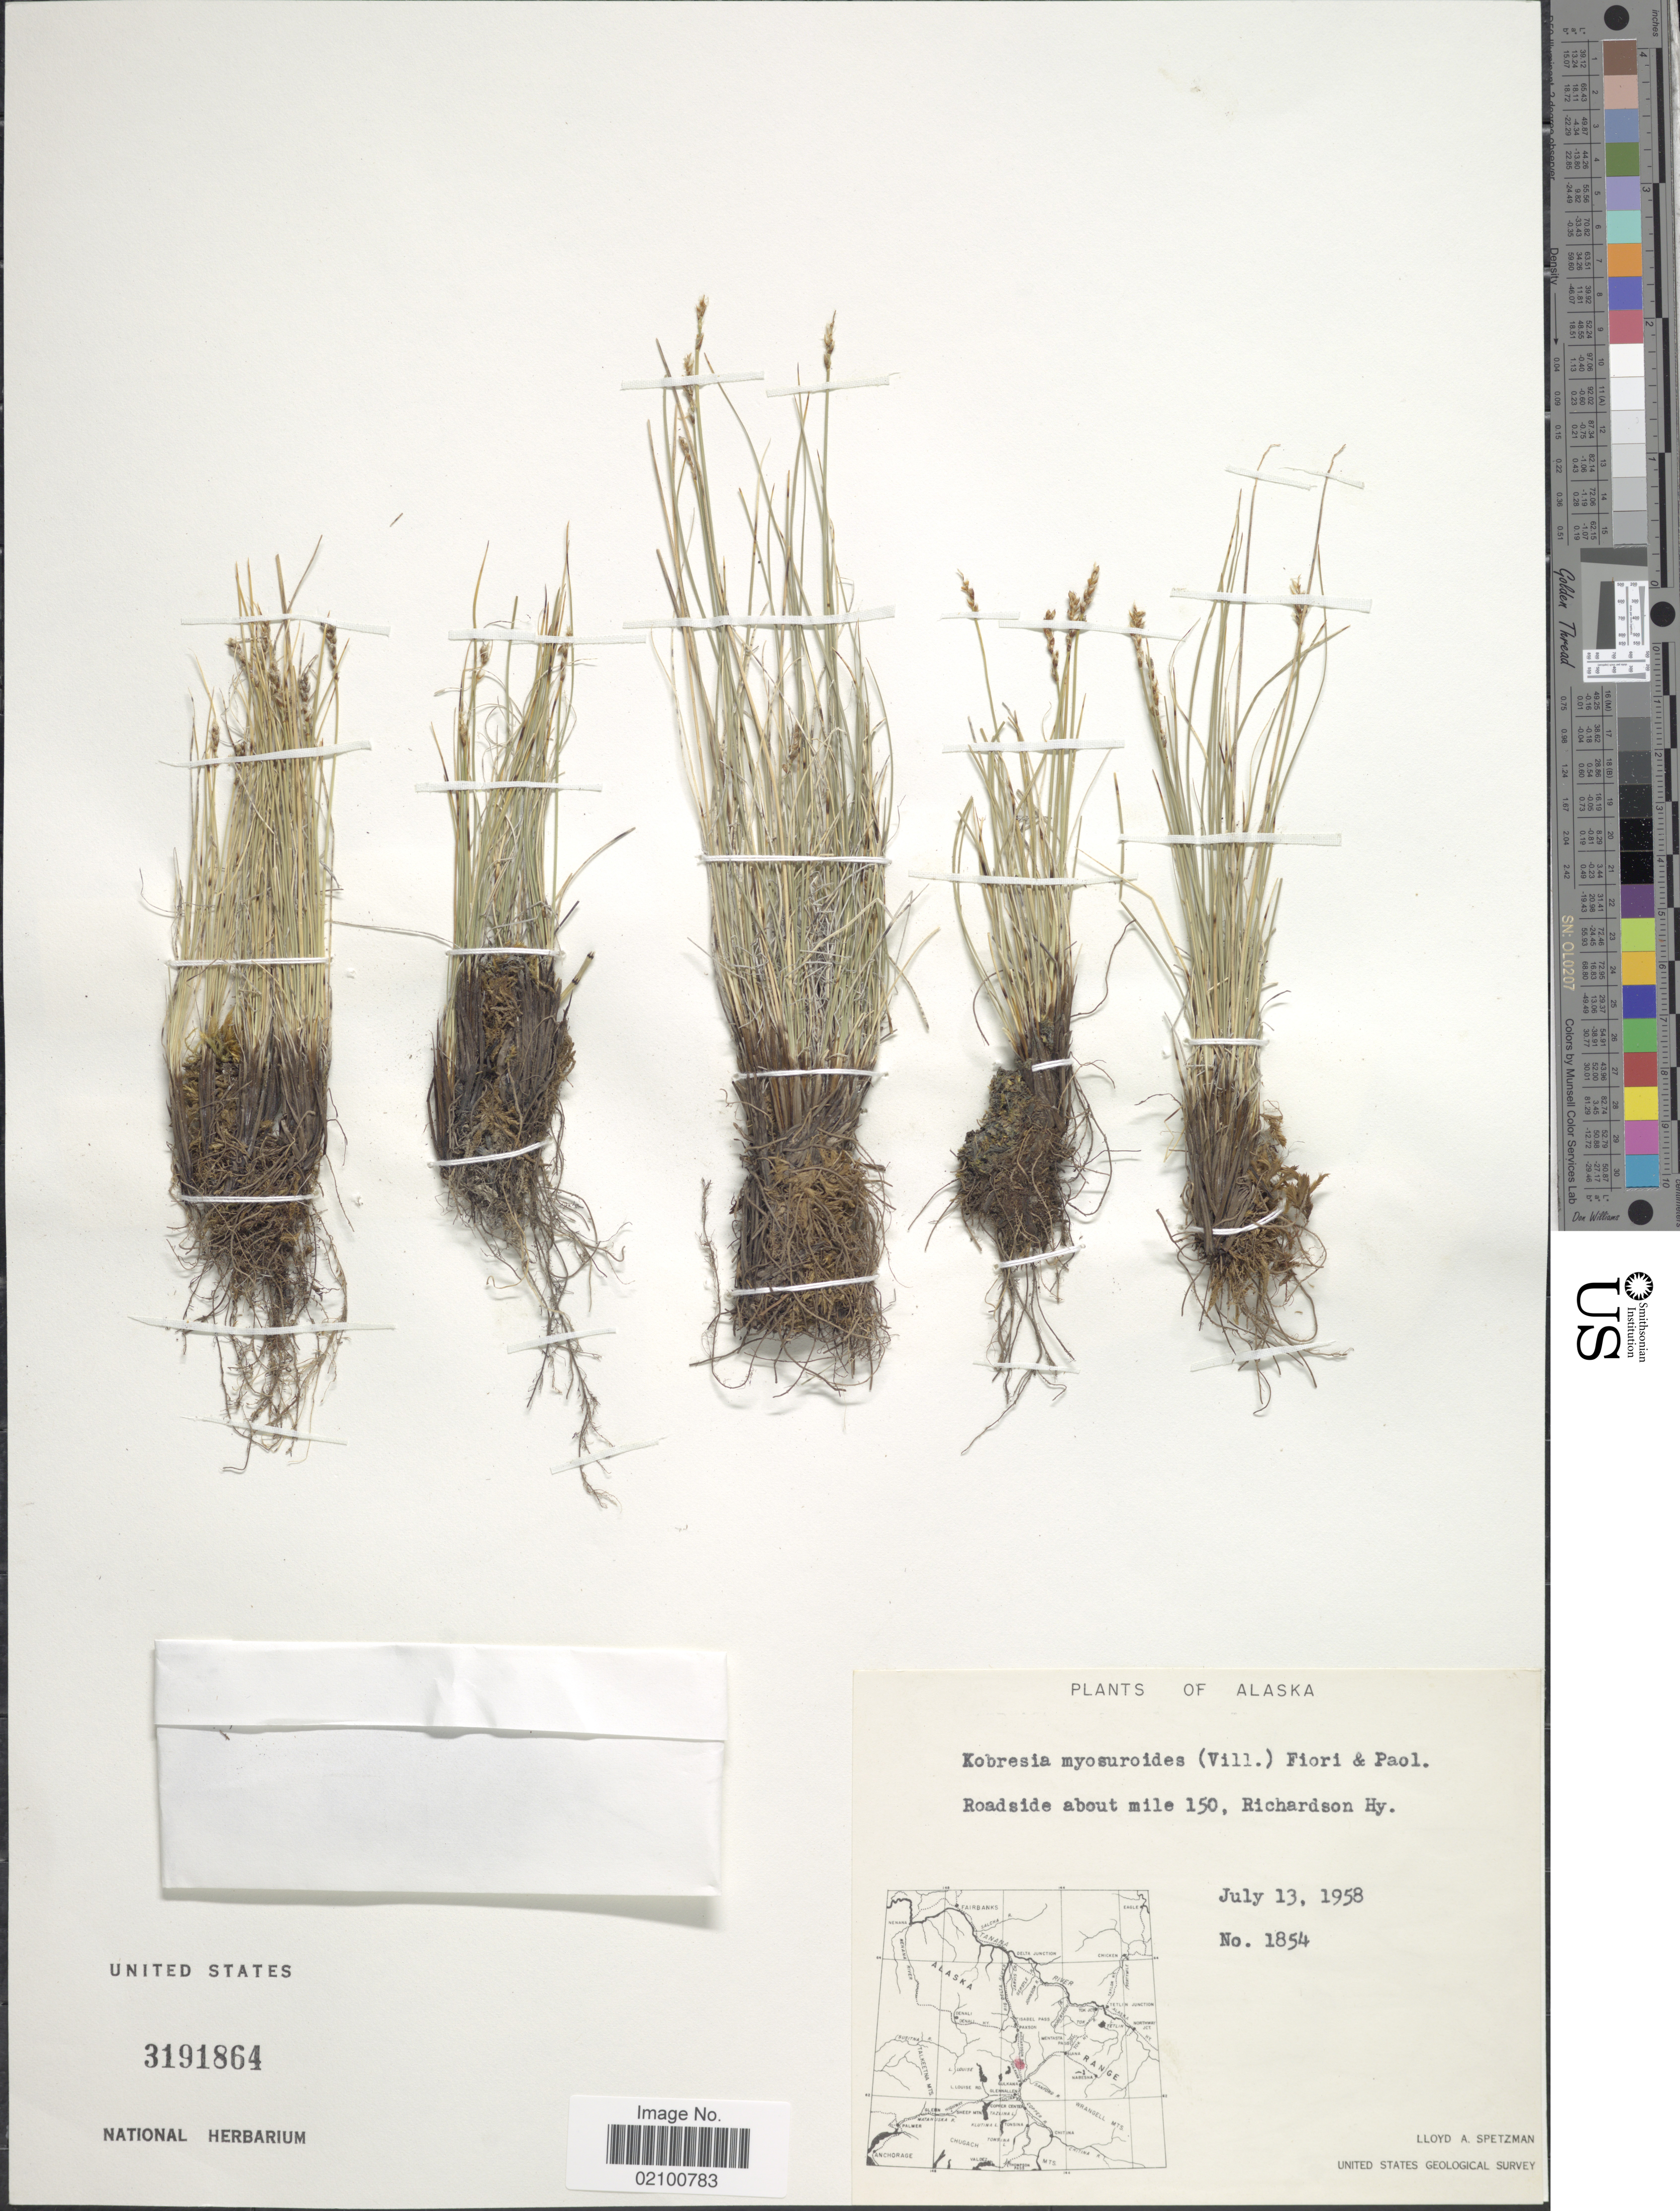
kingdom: Plantae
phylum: Tracheophyta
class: Liliopsida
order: Poales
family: Cyperaceae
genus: Carex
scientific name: Carex myosuroides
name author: Vill.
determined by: Strong, M. T., (US), Smithsonian Institution - National Museum of Natural History (UNITED STATES)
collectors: L. Spetzman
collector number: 1854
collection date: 1958-07-13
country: United States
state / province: Alaska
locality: Roadside about mile 150, Richardson Hy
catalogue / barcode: US 3191864